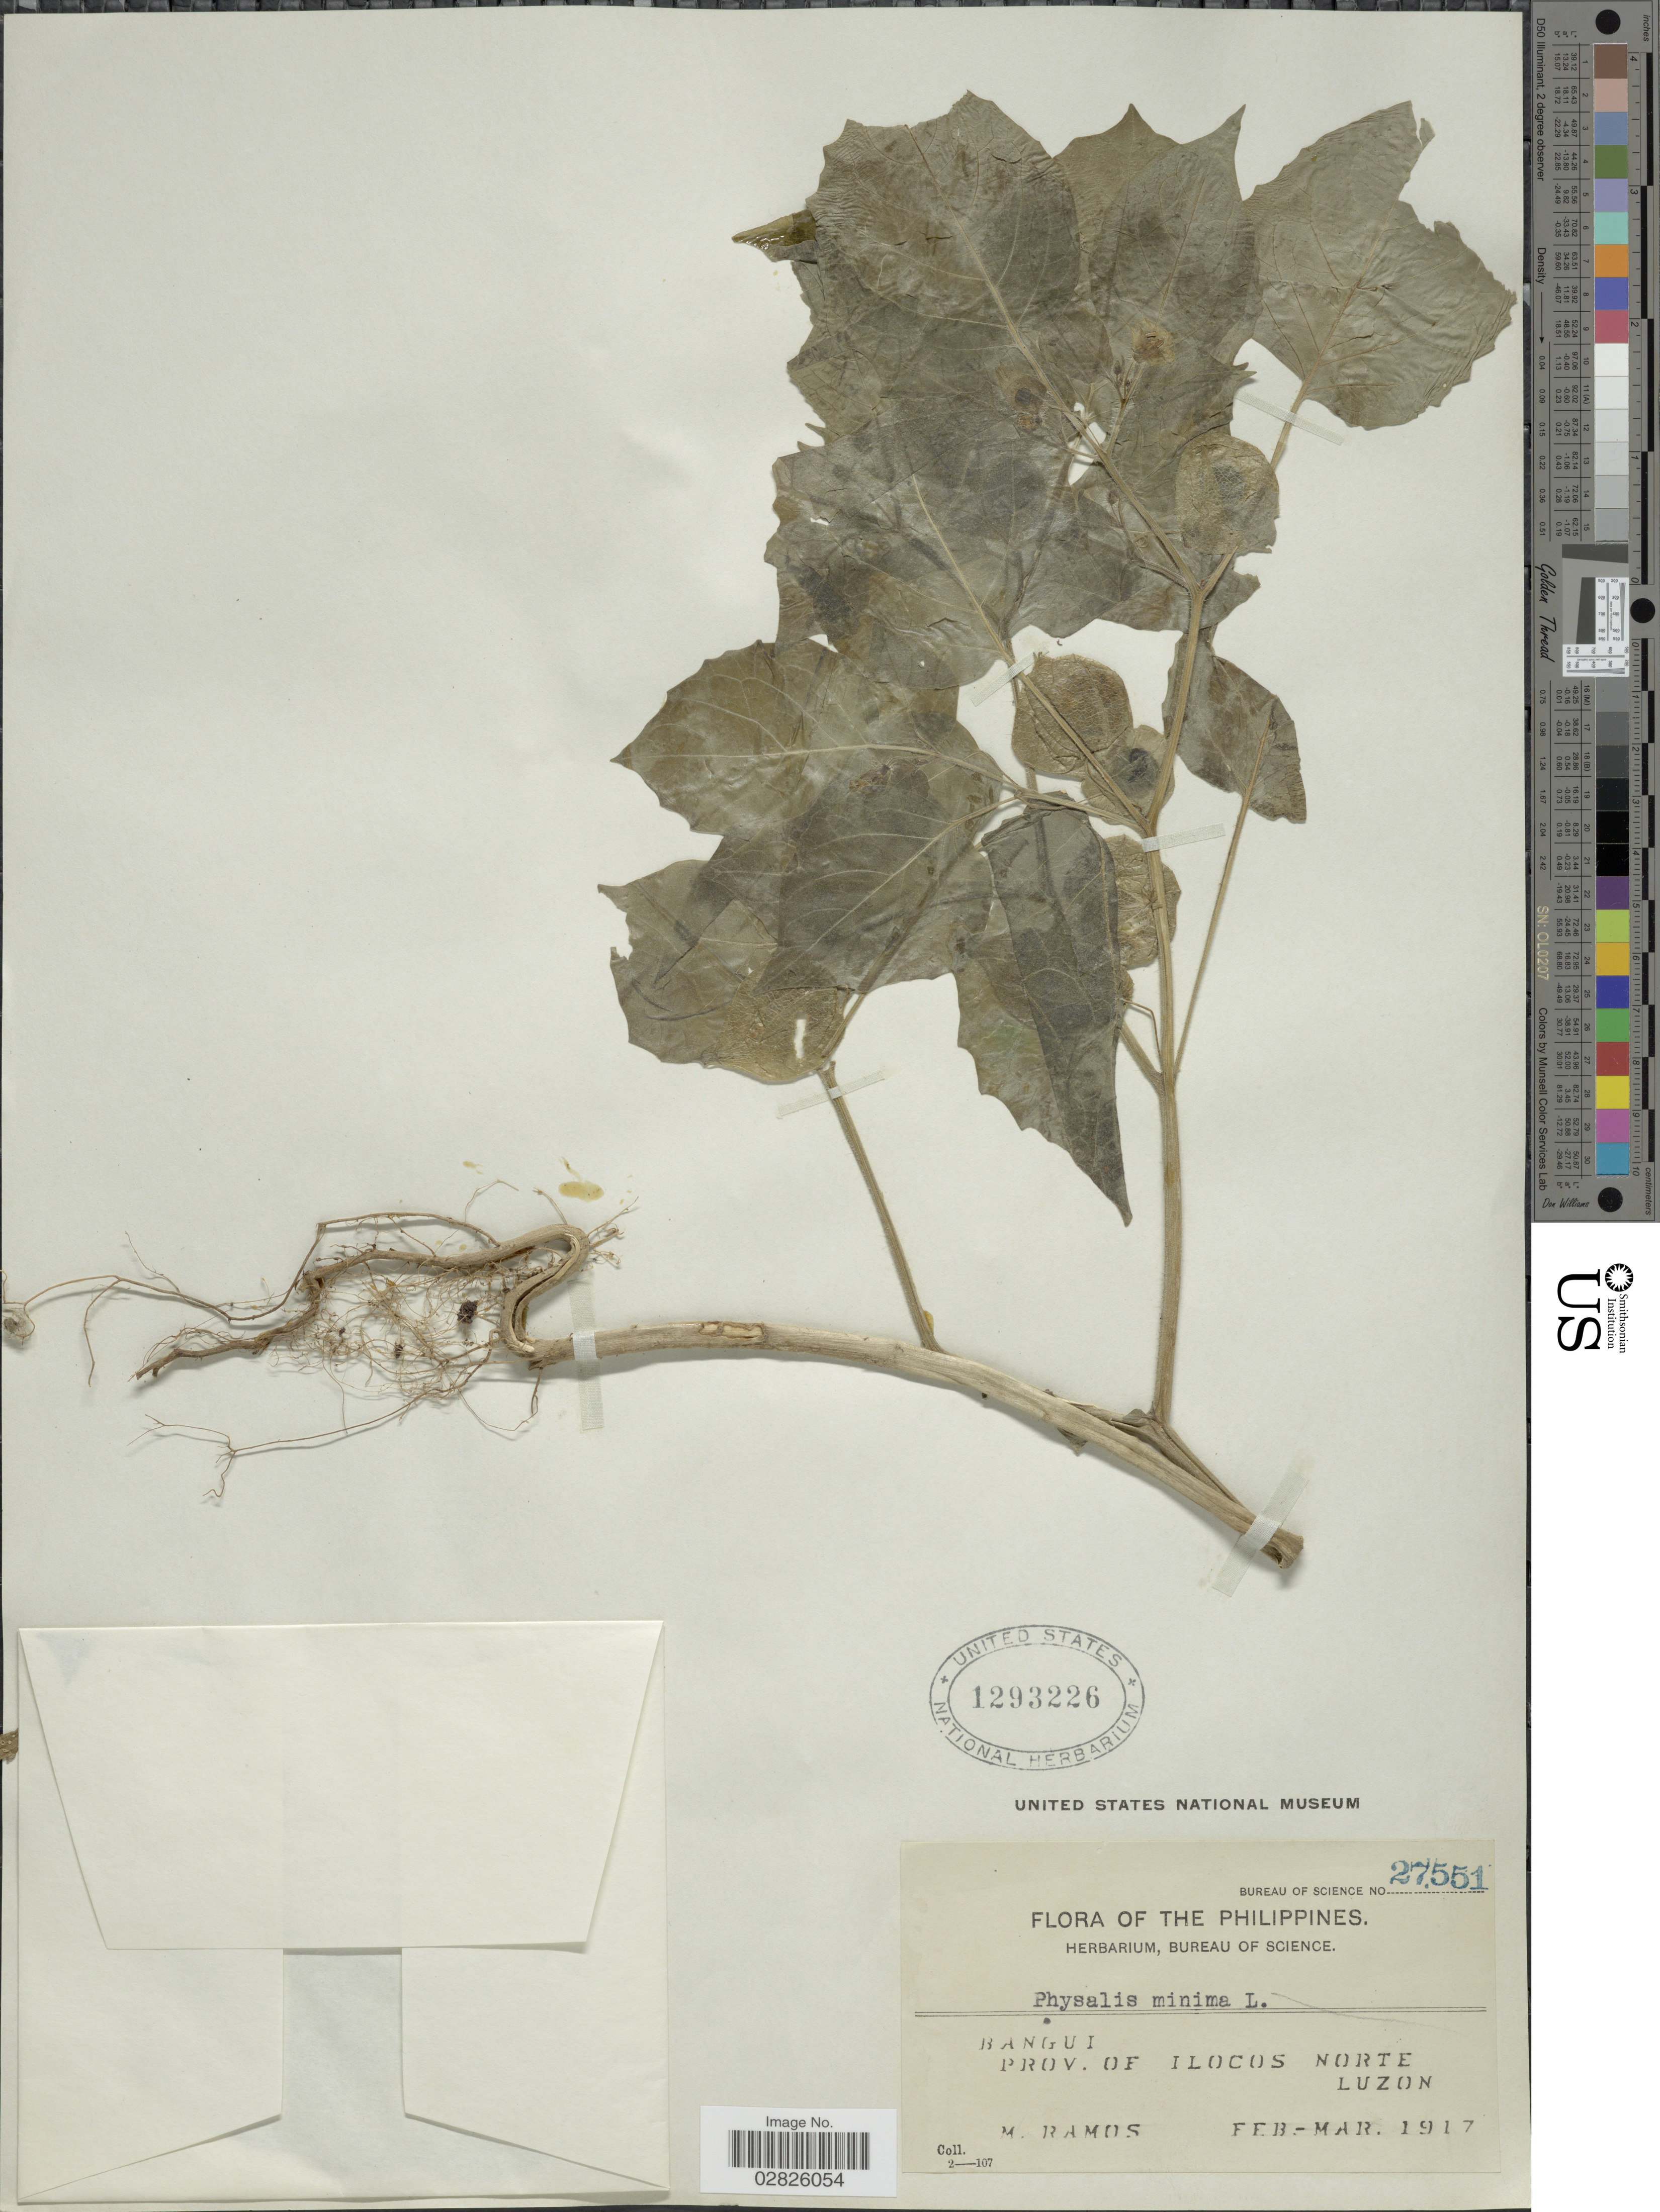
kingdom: Plantae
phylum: Tracheophyta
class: Magnoliopsida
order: Solanales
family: Solanaceae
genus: Physalis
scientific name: Physalis minima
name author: L.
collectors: M. Ramos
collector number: Bureau of Science 27551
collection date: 1917-02/1917-03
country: Philippines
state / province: Ilocos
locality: Bangui, Prov. of Ilocos Norte, Luzon.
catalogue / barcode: US 1293226